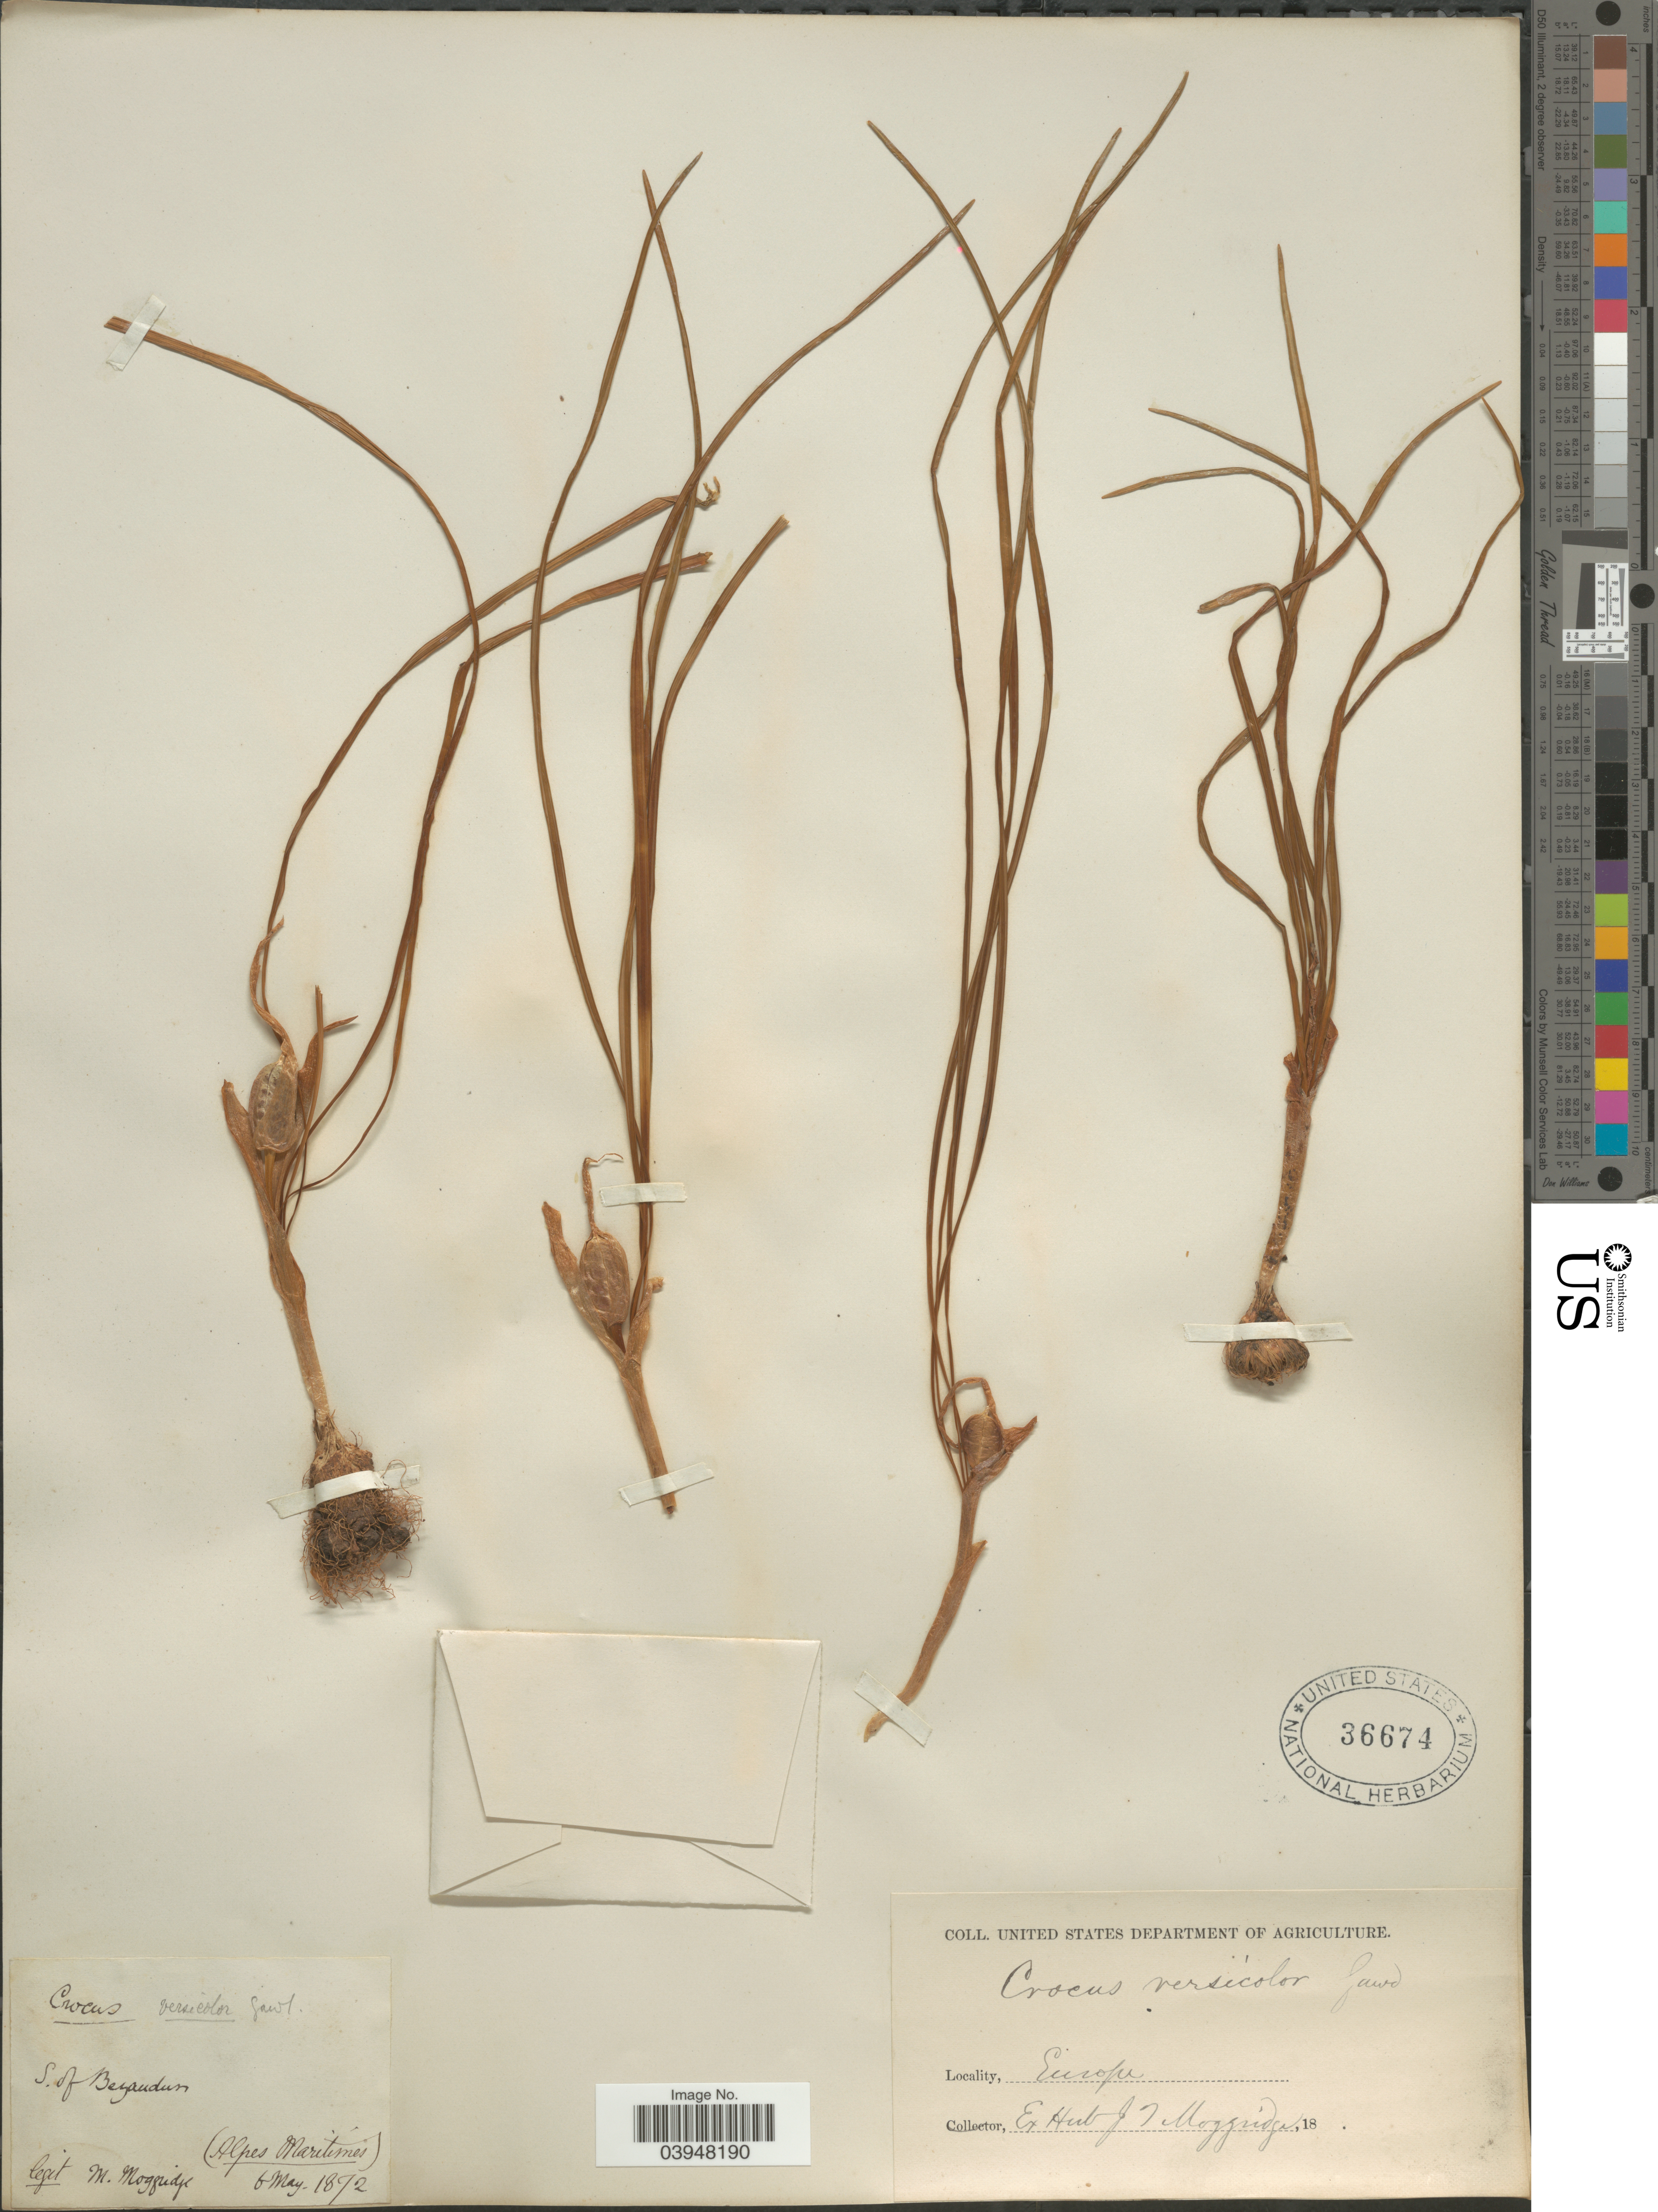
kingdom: Plantae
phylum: Tracheophyta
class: Liliopsida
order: Asparagales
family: Iridaceae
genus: Crocus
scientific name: Crocus versicolor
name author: Ker Gawl.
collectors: M. Moggridge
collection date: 1872-05-06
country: France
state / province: Provence-Alpes-Côte d'Azur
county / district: Alpes-Maritimes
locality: S. of Bezaudun. (Alpes Maritimes). Europe.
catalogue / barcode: US 36674